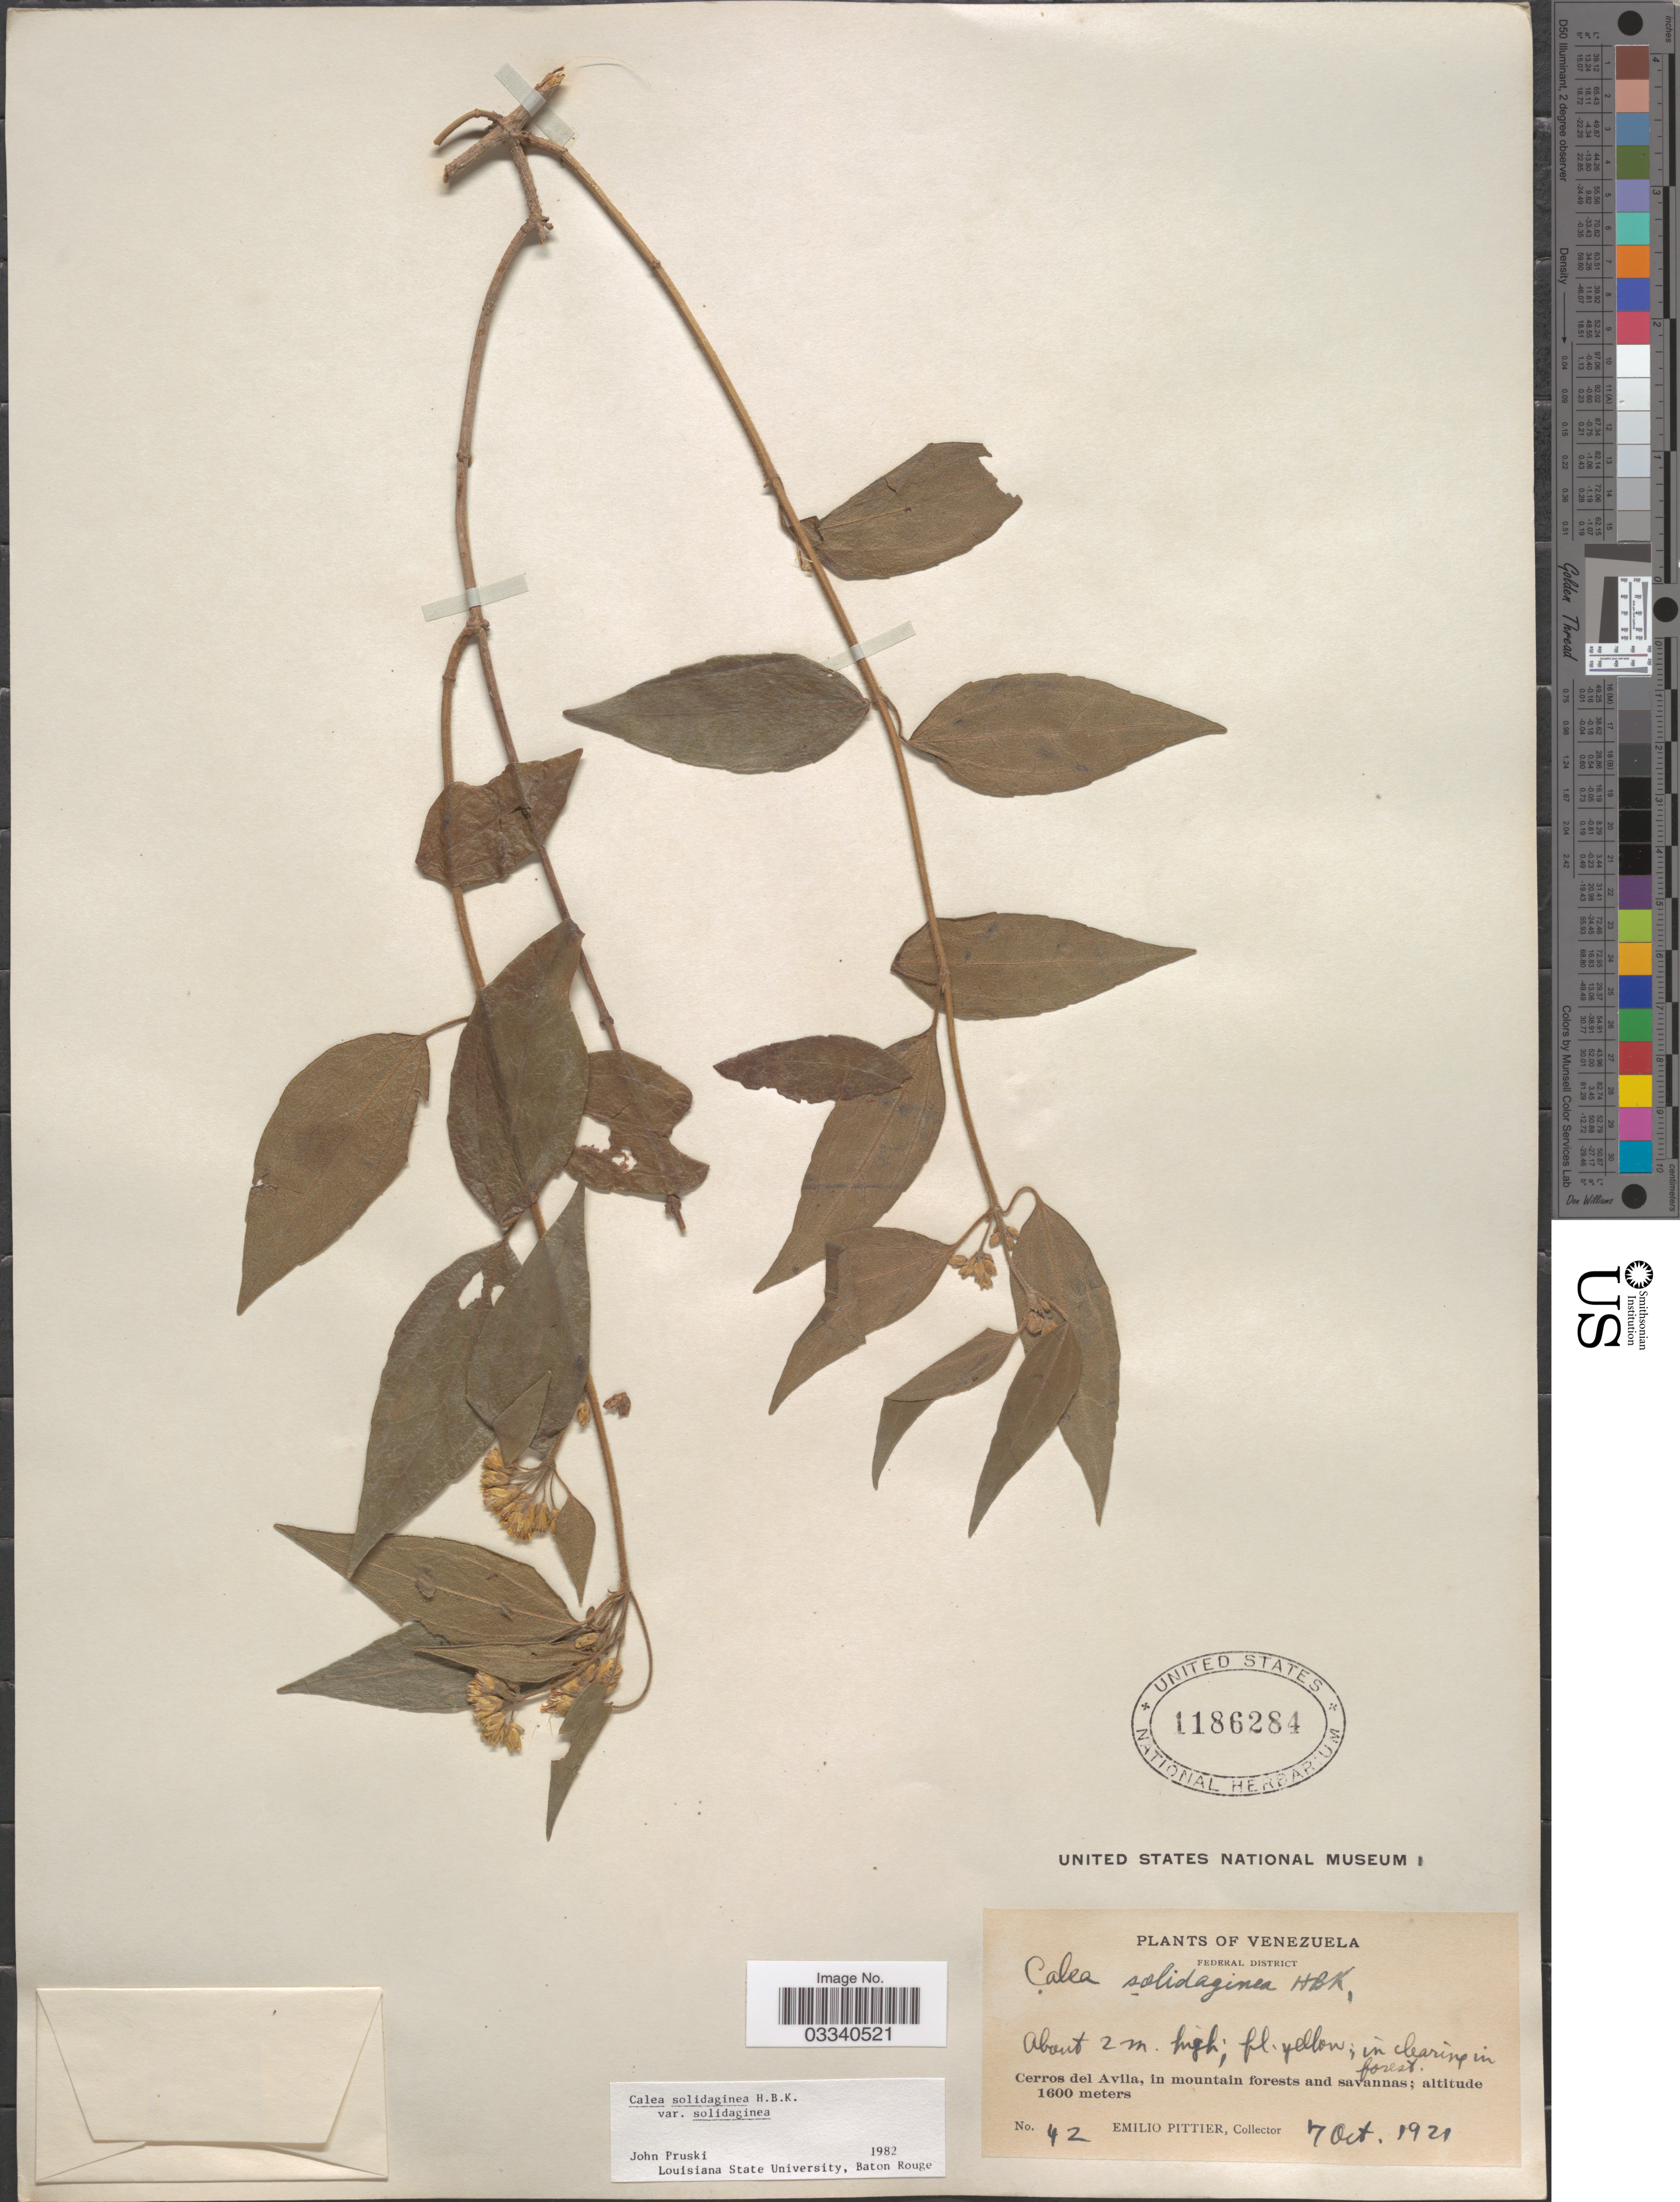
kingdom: Plantae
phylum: Tracheophyta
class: Magnoliopsida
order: Asterales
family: Asteraceae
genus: Calea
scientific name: Calea solidaginea var. solidaginea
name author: Kunth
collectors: E. Pittier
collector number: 42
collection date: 1921-10-07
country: Venezuela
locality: Federal District. Cerros del Avila.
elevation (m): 1600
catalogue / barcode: US 1186284